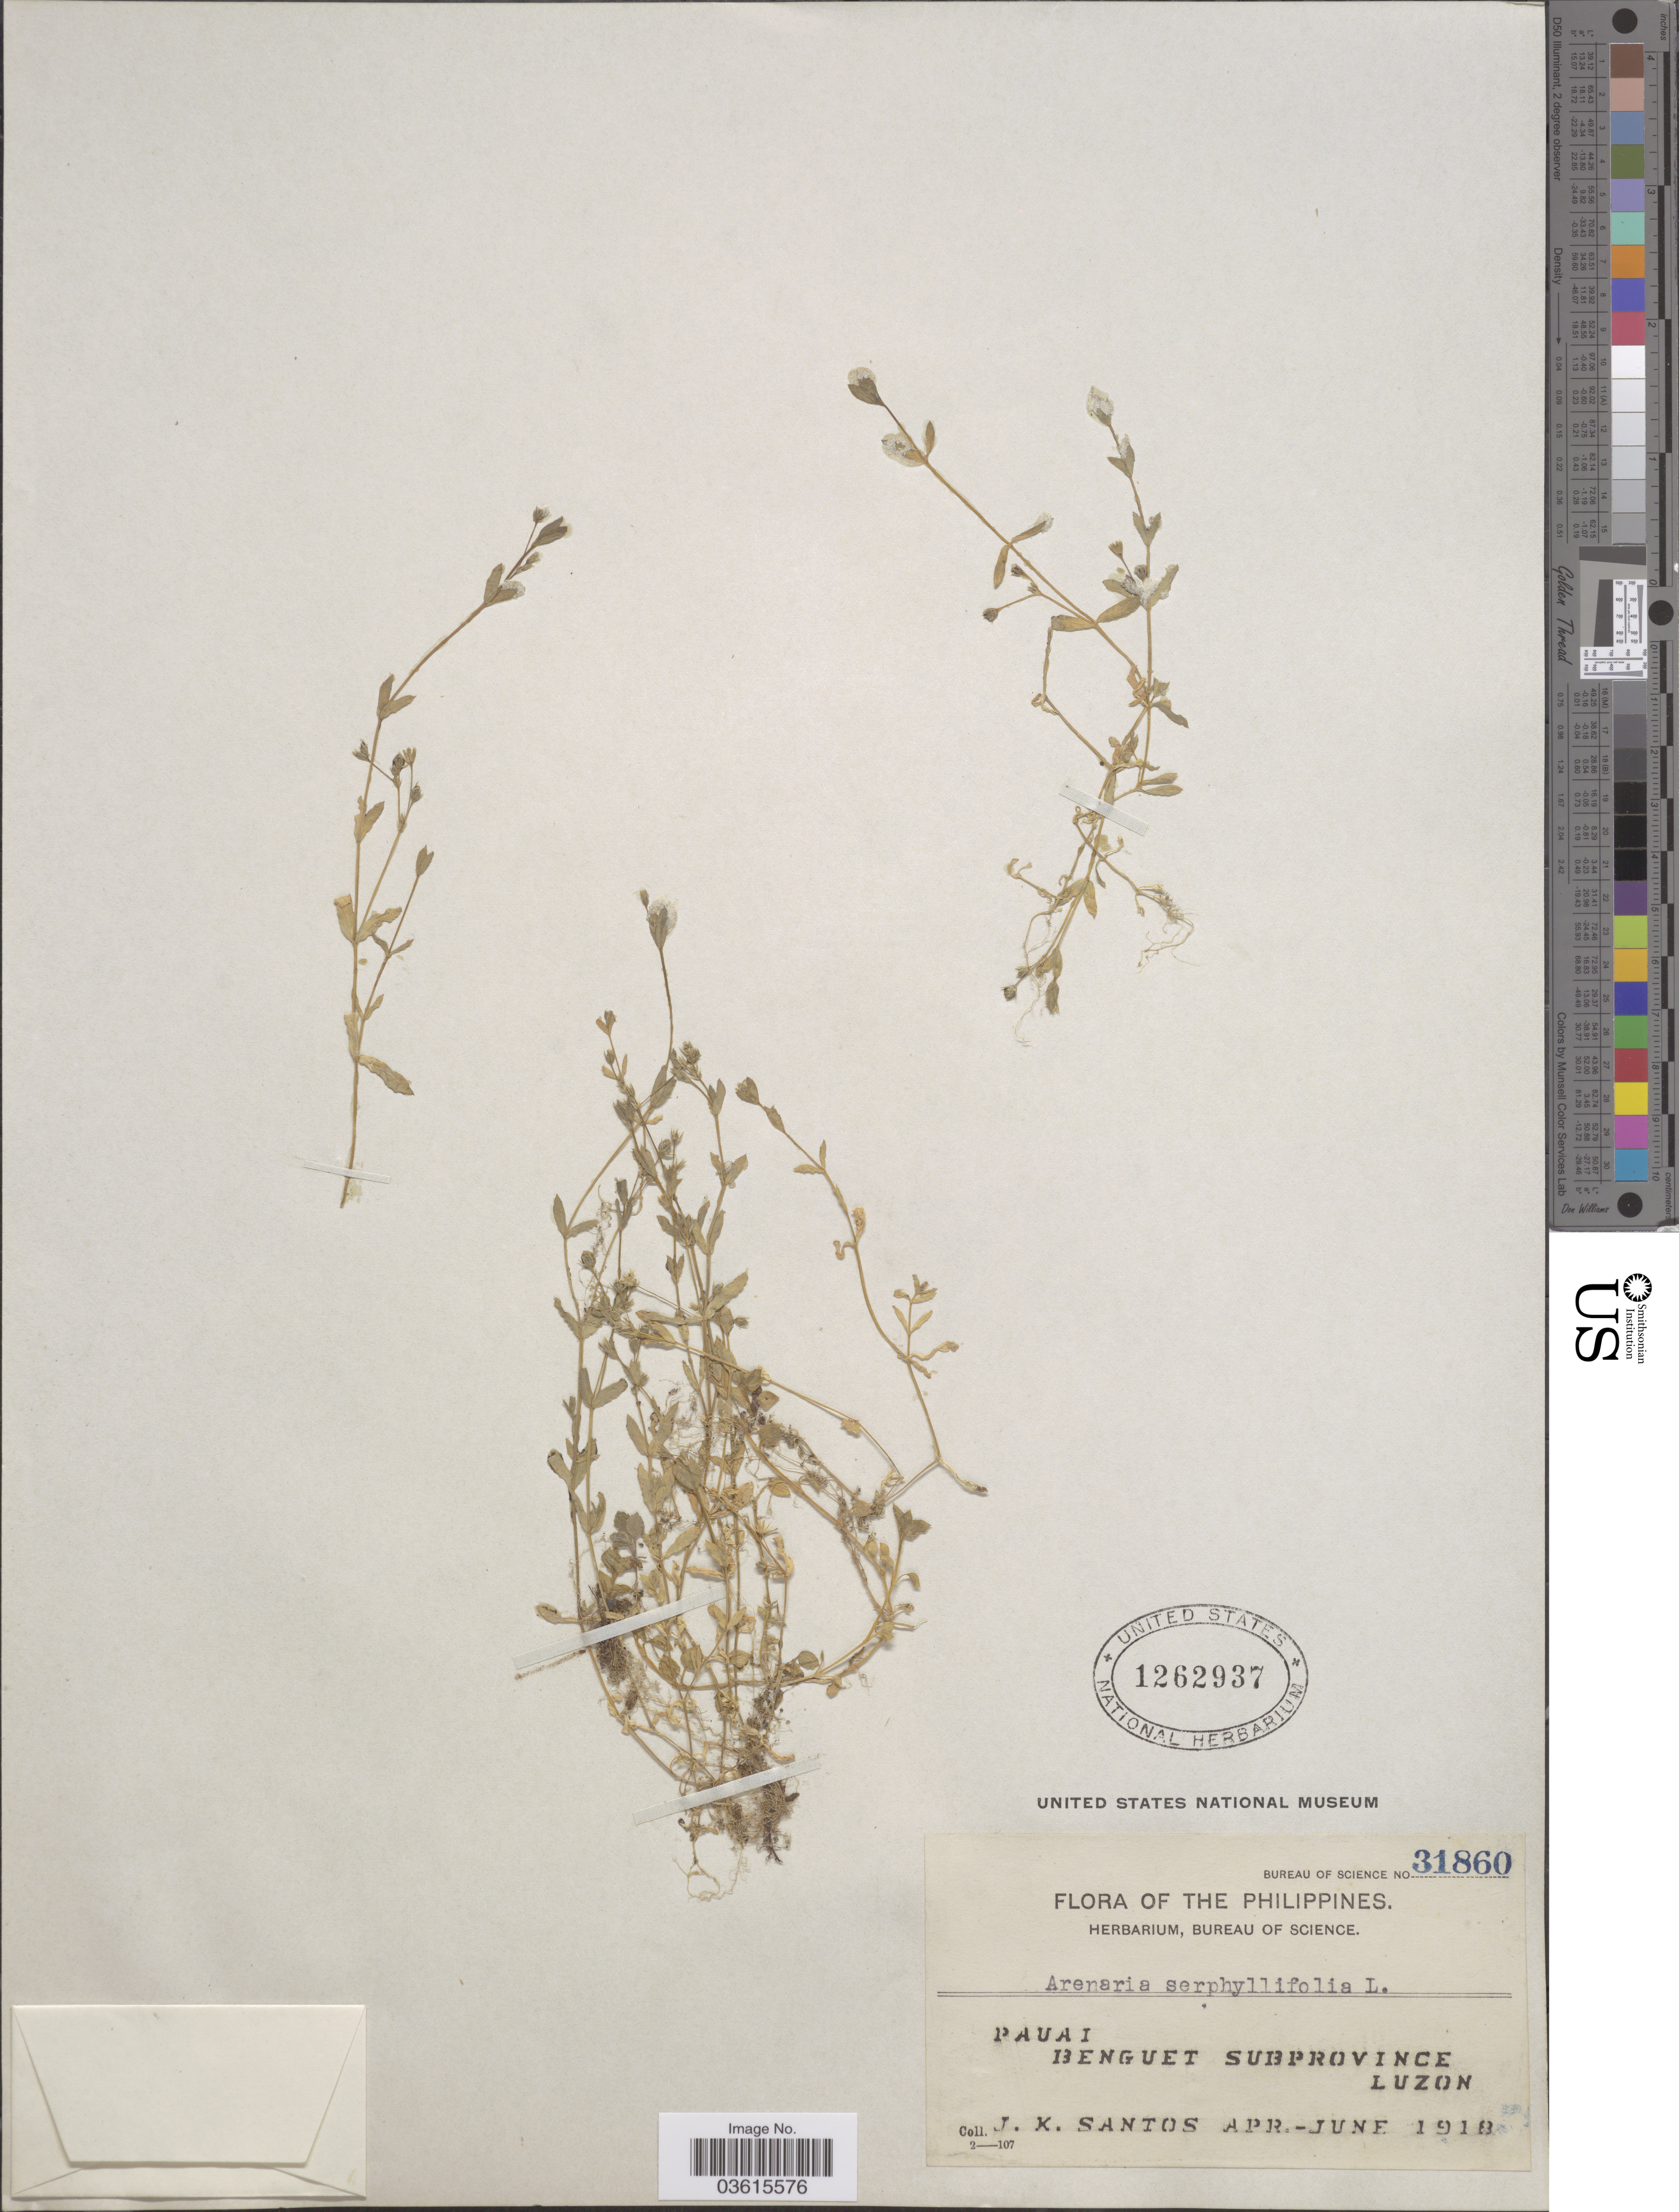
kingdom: Plantae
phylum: Tracheophyta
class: Magnoliopsida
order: Caryophyllales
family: Caryophyllaceae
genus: Arenaria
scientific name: Arenaria serpyllifolia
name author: L.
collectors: J. K. Santos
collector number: Bureau of Science 31860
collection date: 1918-04/1918-06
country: Philippines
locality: Pauai. Benguet Subprovince. Luzon.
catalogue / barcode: US 1262937